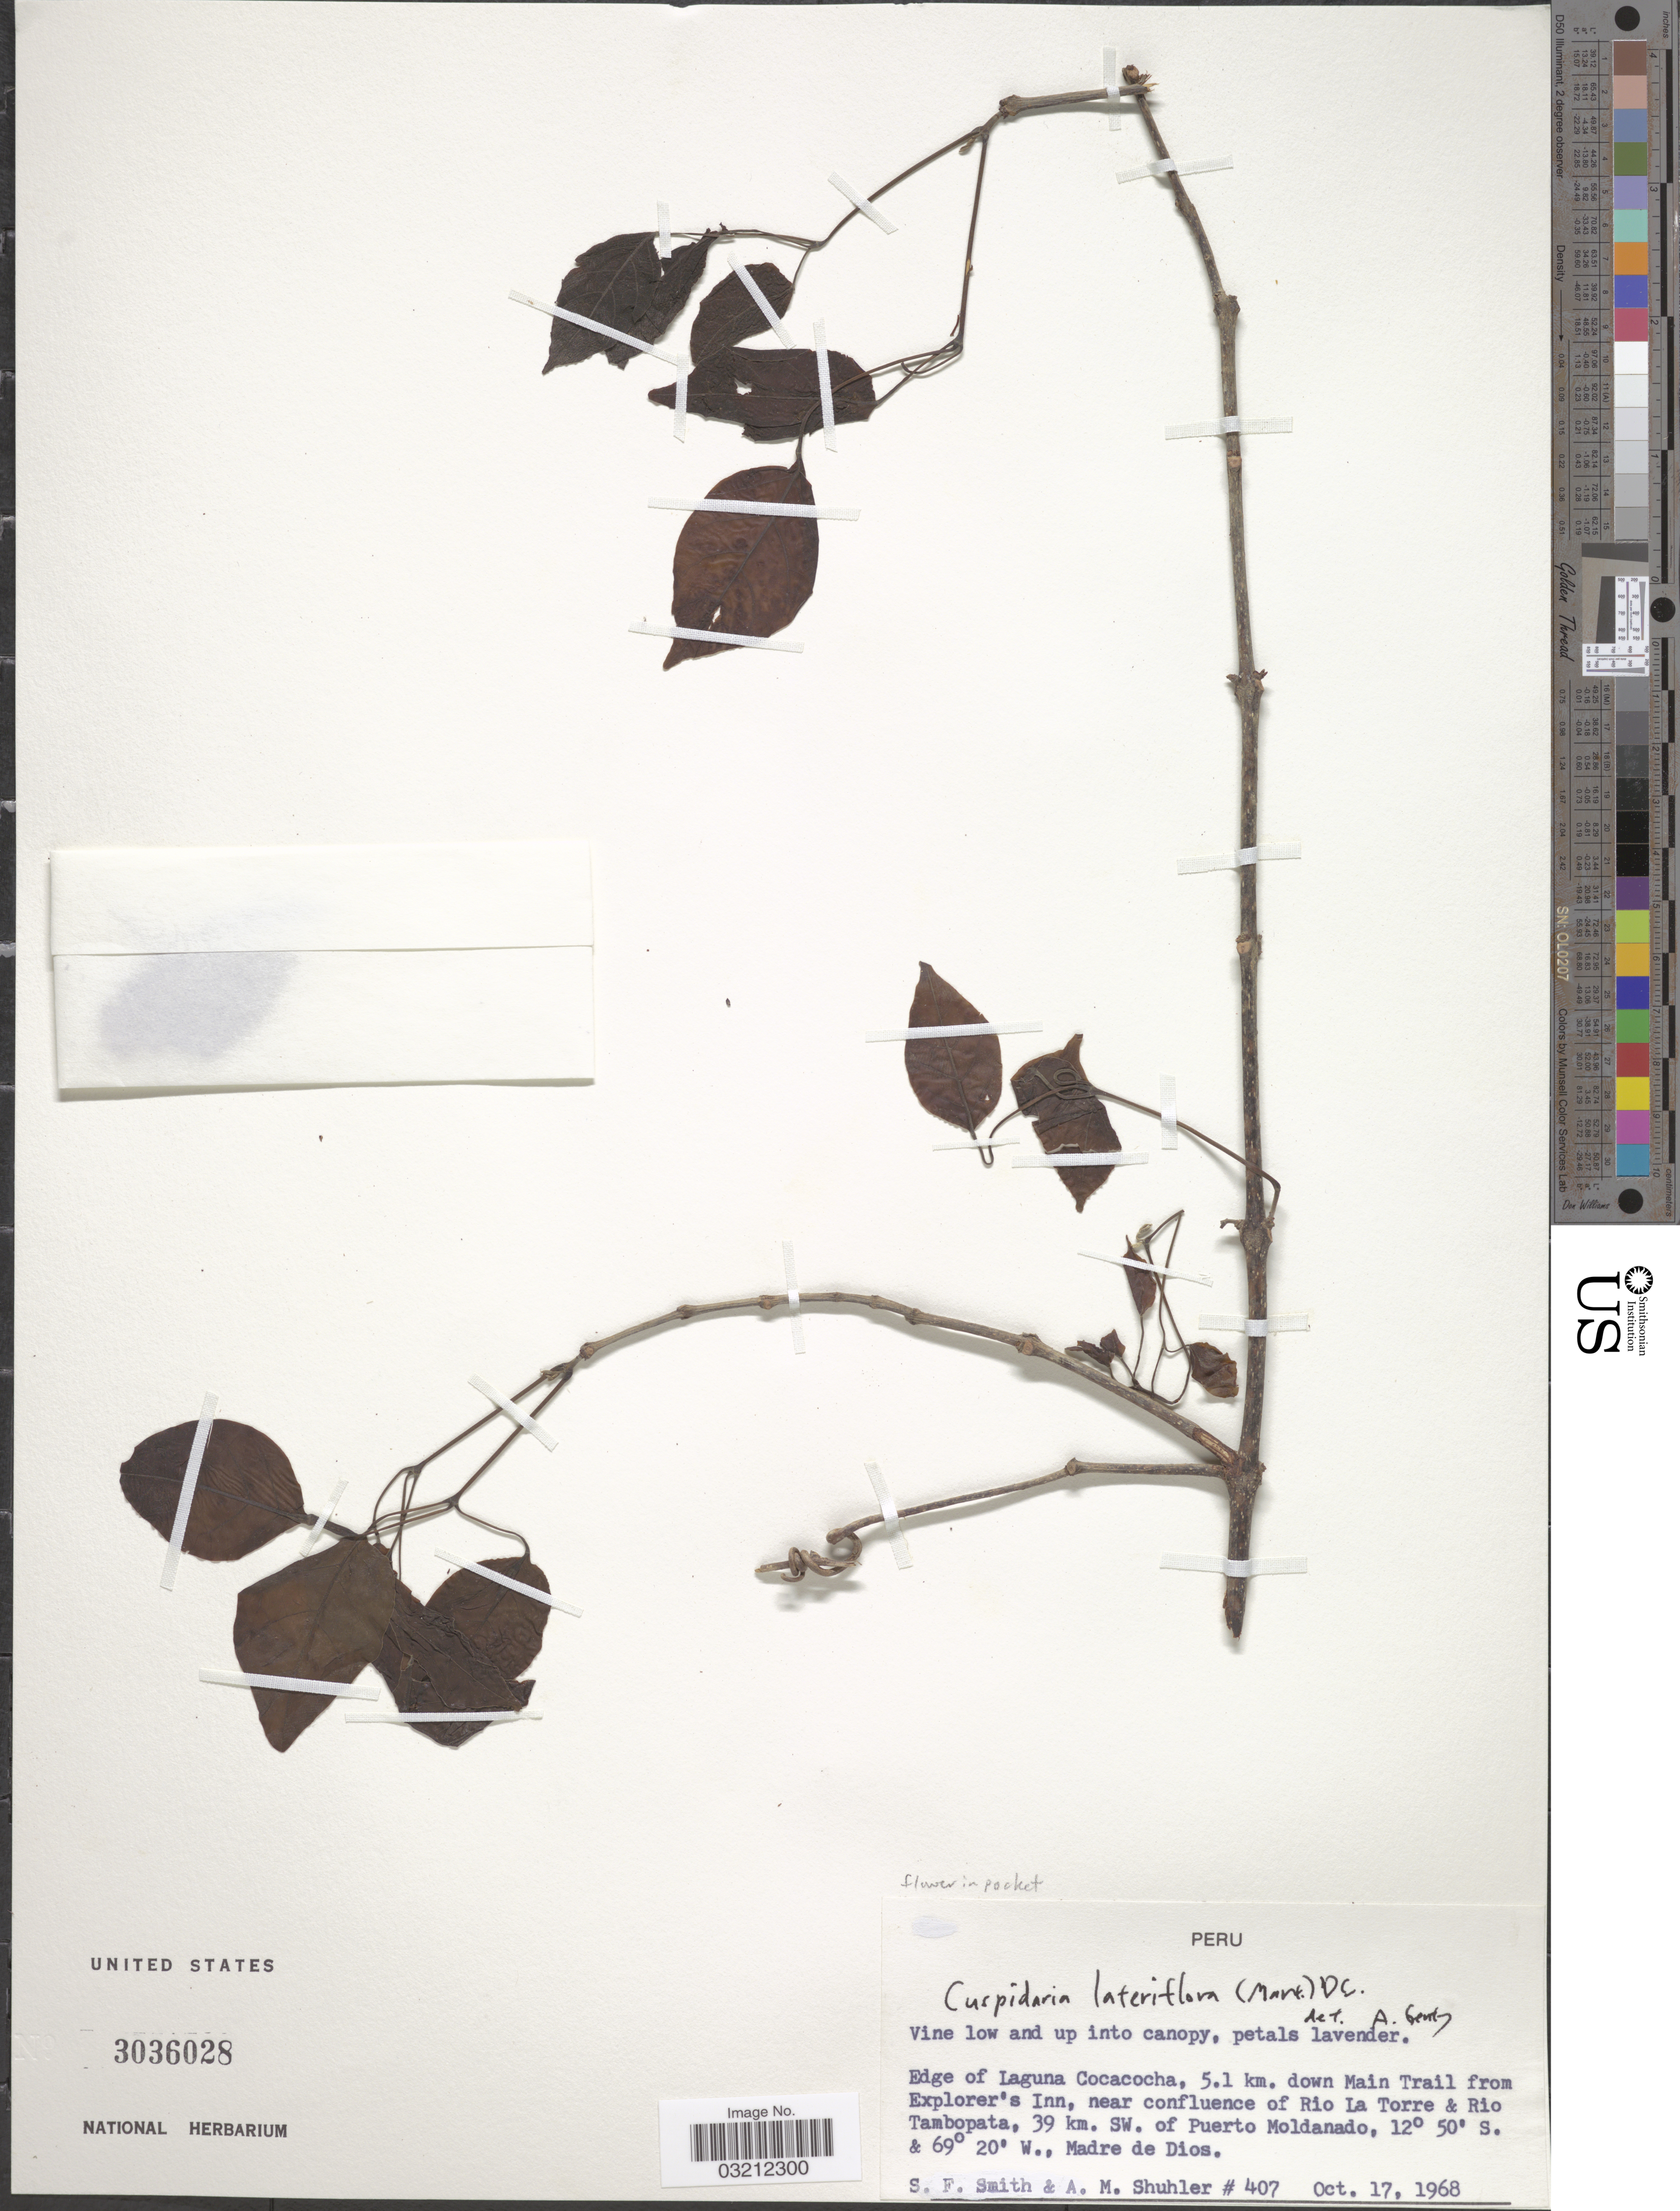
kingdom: Plantae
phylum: Tracheophyta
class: Magnoliopsida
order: Lamiales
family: Bignoniaceae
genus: Cuspidaria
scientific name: Cuspidaria lateriflora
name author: (Mart.) DC.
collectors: S.F. Smith & A. Shuhler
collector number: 407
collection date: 1968-10-17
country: Peru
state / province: Madre de Dios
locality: Edge of Laguna Cocacocha, 5.1 km. down Main Trail from Explorer's Inn, near confluence of Rio La Torre & Rio Tambopata, 39 km. SW. of Puerto Moldanado.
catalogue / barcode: US 3036028